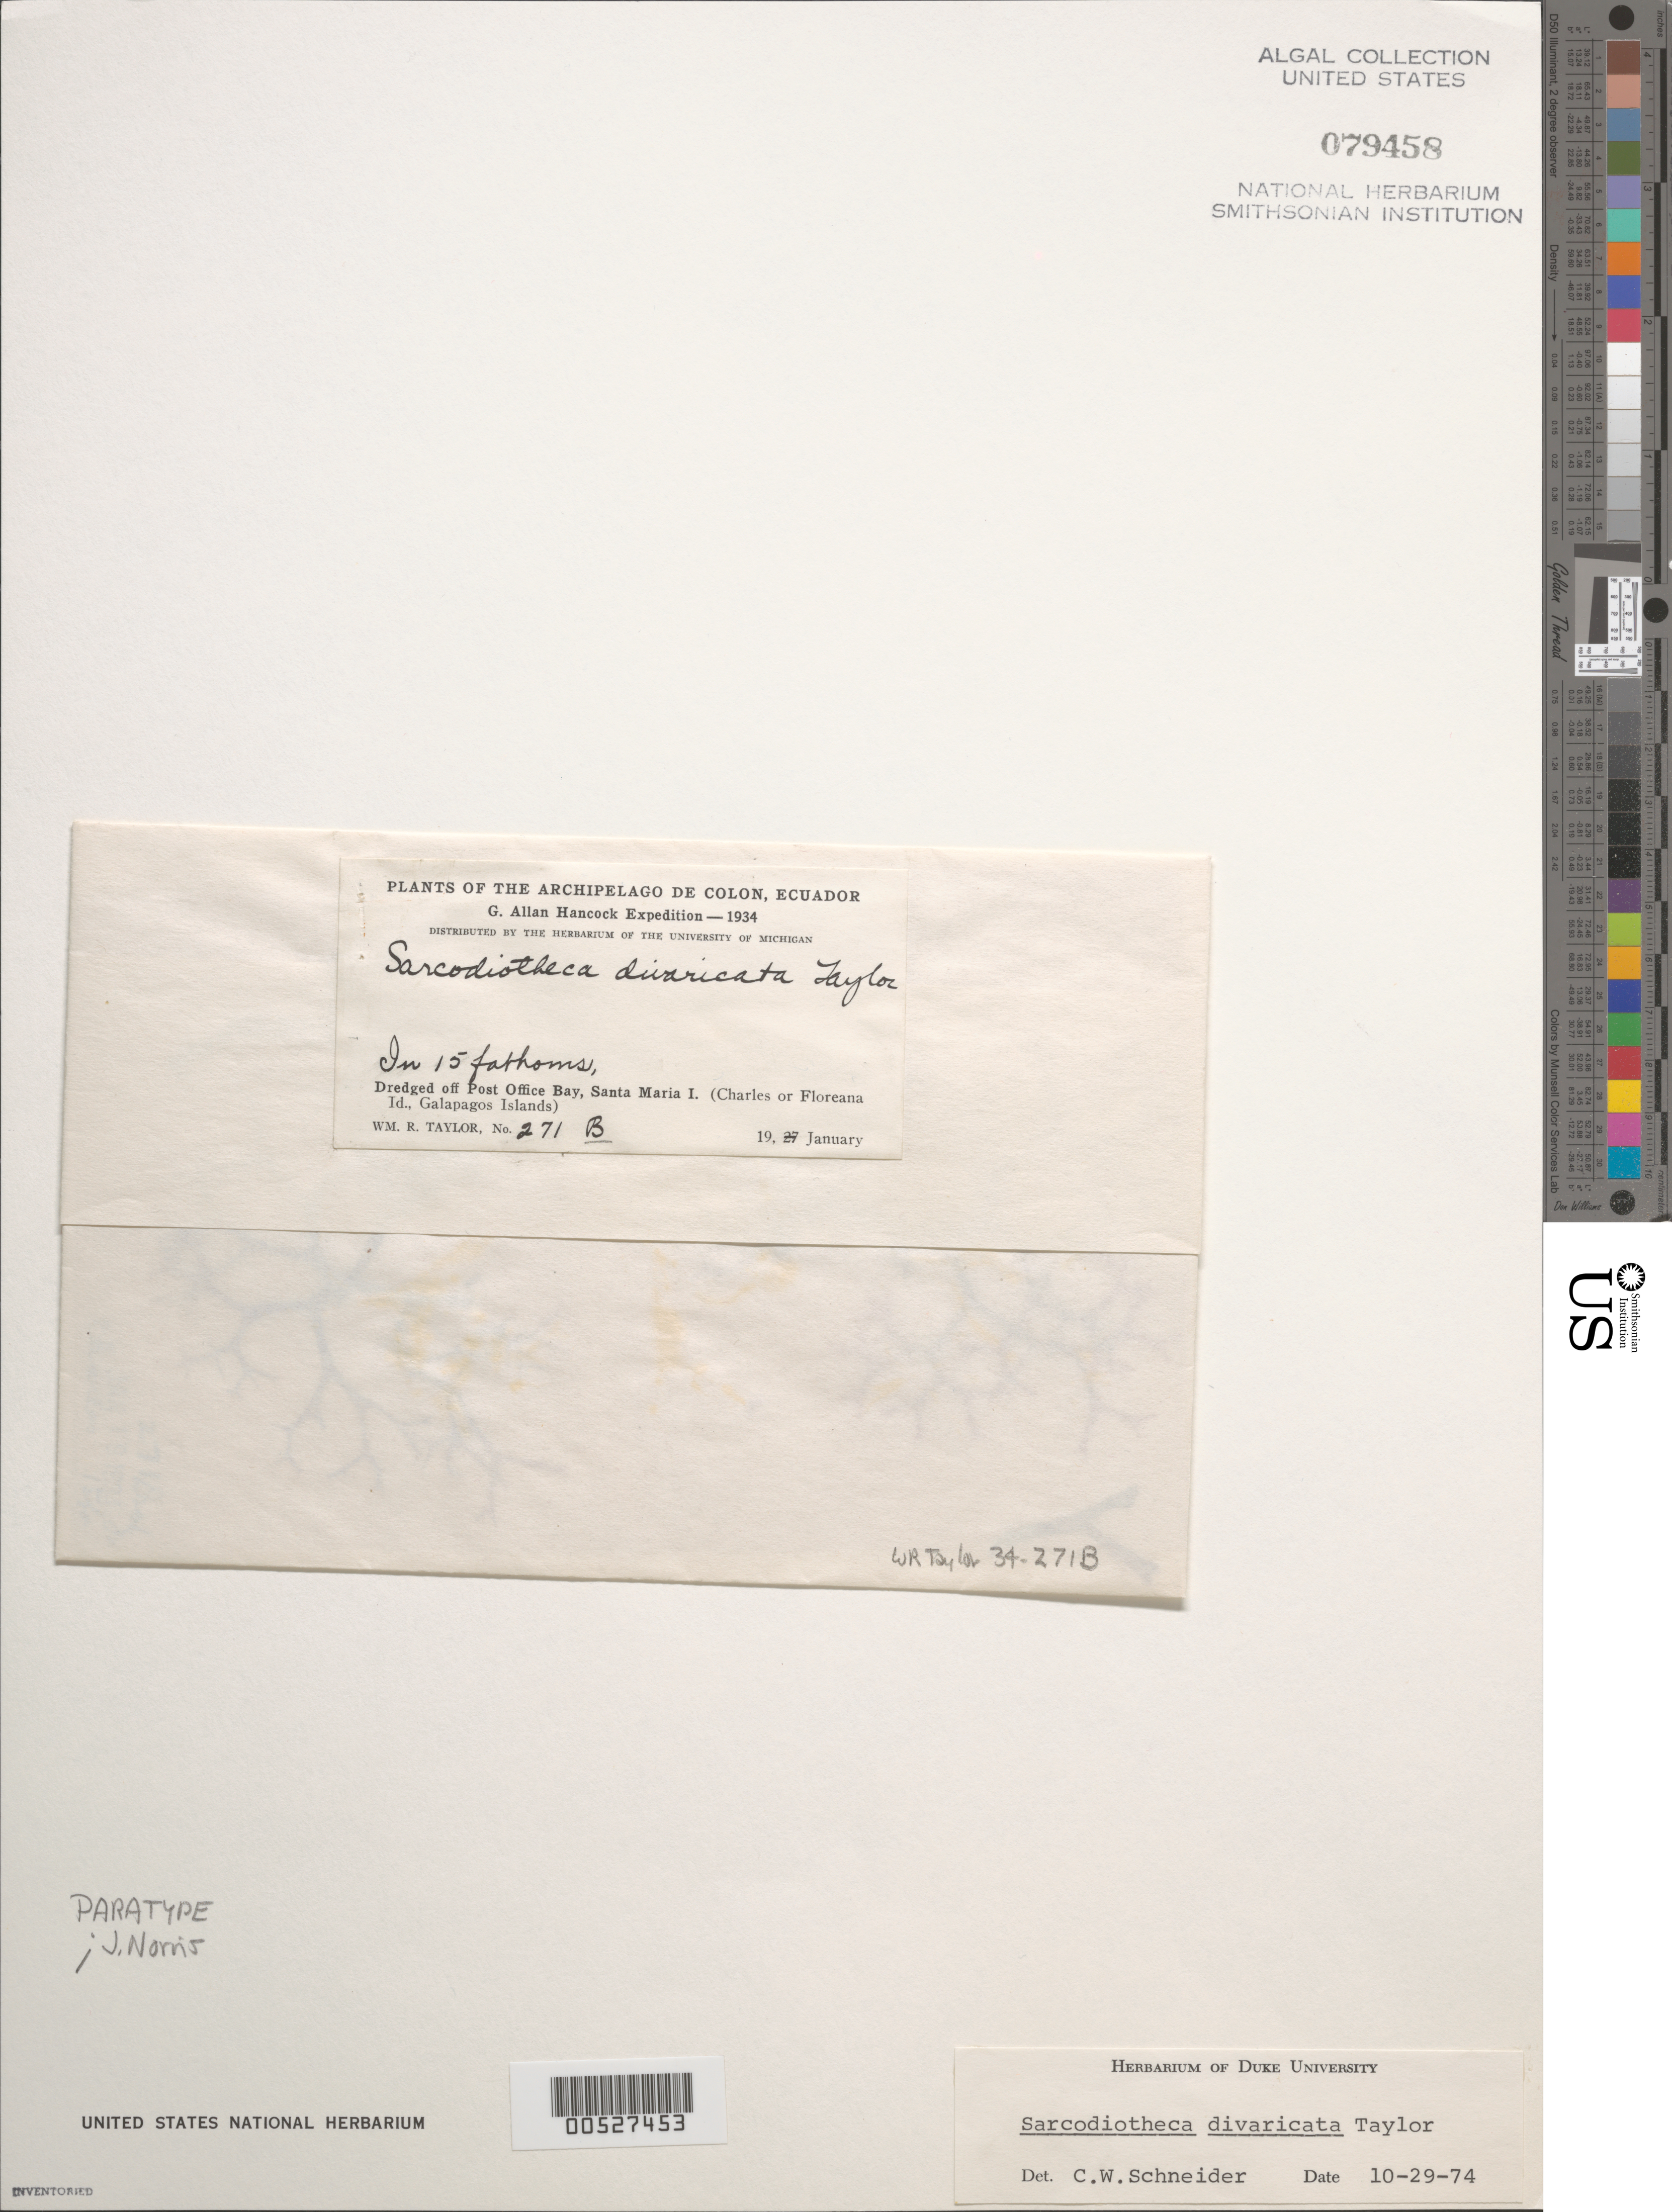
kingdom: Plantae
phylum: Rhodophyta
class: Florideophyceae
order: Gigartinales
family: Solieriaceae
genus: Sarcodiotheca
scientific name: Sarcodiotheca divaricata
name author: W.R. Taylor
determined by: Schneider, C. W.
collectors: W. R. Taylor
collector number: WRT 34-271b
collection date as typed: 19 Jan 1934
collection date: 1934-01-19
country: Ecuador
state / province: Colón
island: Floreana [Charles, Santa Maria]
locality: Off Post Office Bay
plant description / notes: G. Allan Hancock Expedition, 1934, paratype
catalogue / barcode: US 79458